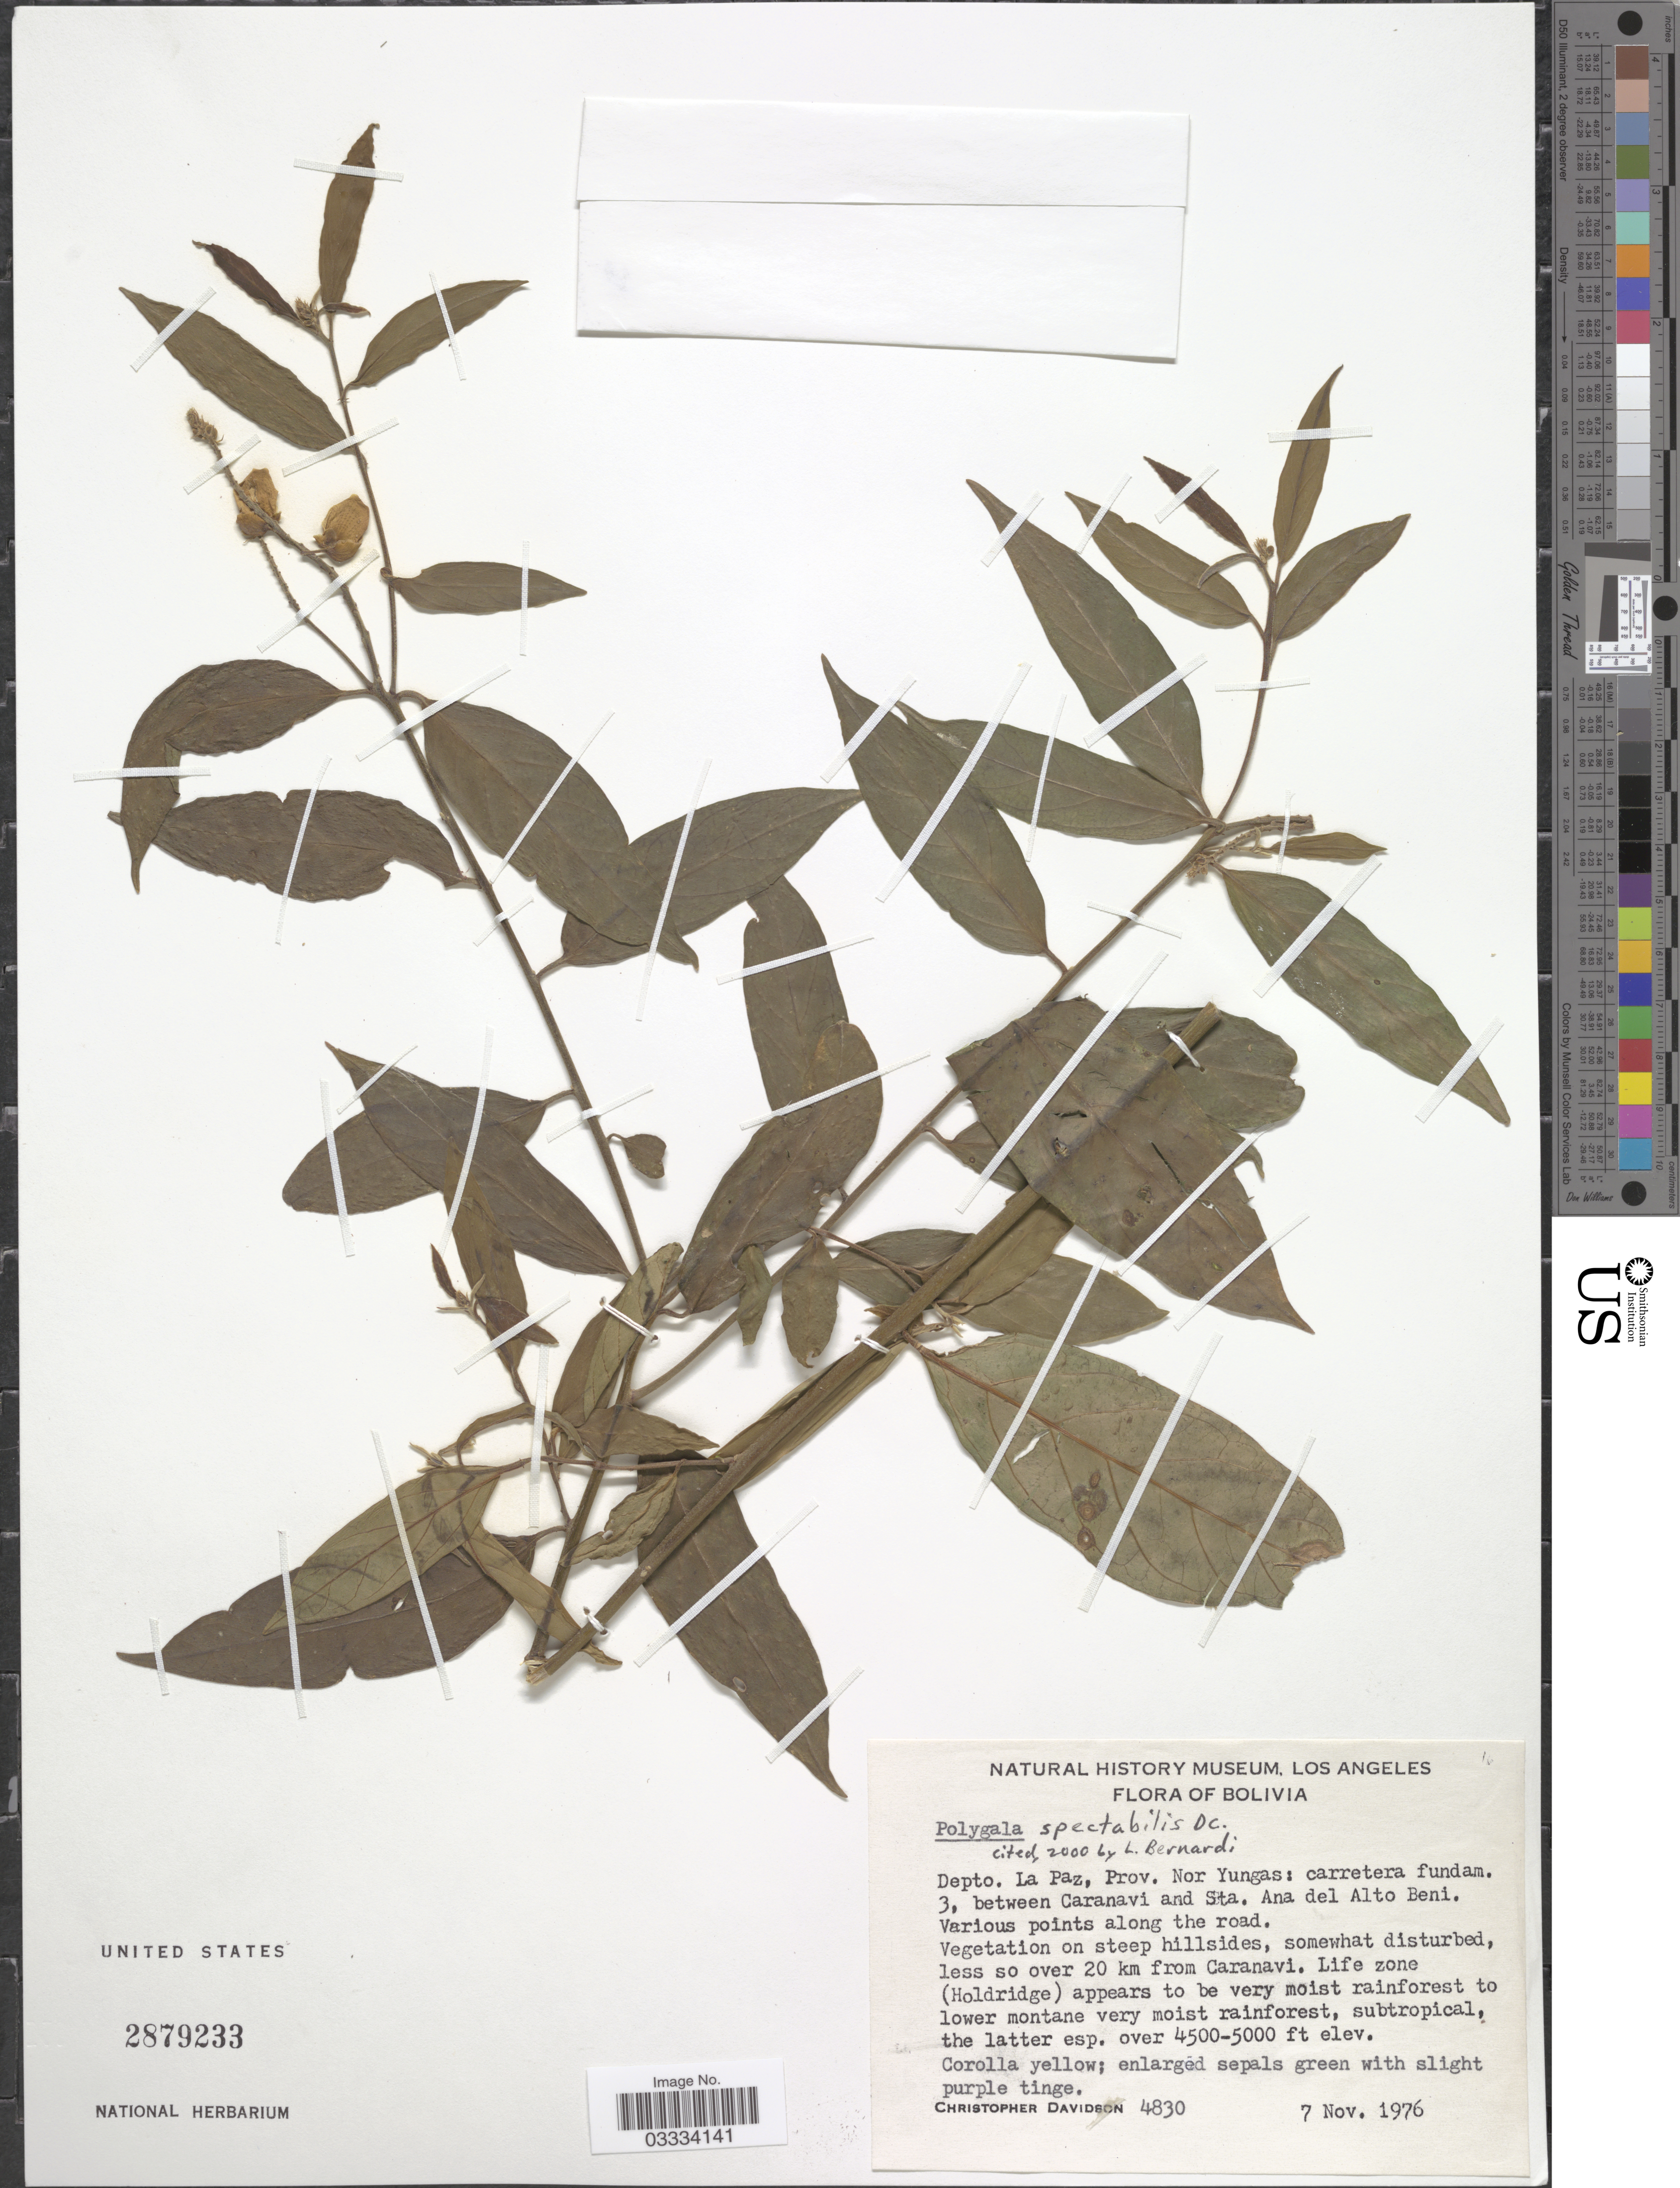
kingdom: Plantae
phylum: Tracheophyta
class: Magnoliopsida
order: Fabales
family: Polygalaceae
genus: Caamembeca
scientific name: Caamembeca andina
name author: (A.W. Benn.) J.F.B. Pastore & Mabb.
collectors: C. Davidson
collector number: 4830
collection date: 1976-11-07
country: Bolivia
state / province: La Paz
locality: Depto. La Paz, Prov. Nor Yungas: carretera fundam. 3, between Caranavi and Sta. Ana del Alto Beni.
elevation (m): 1372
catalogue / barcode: US 2879233